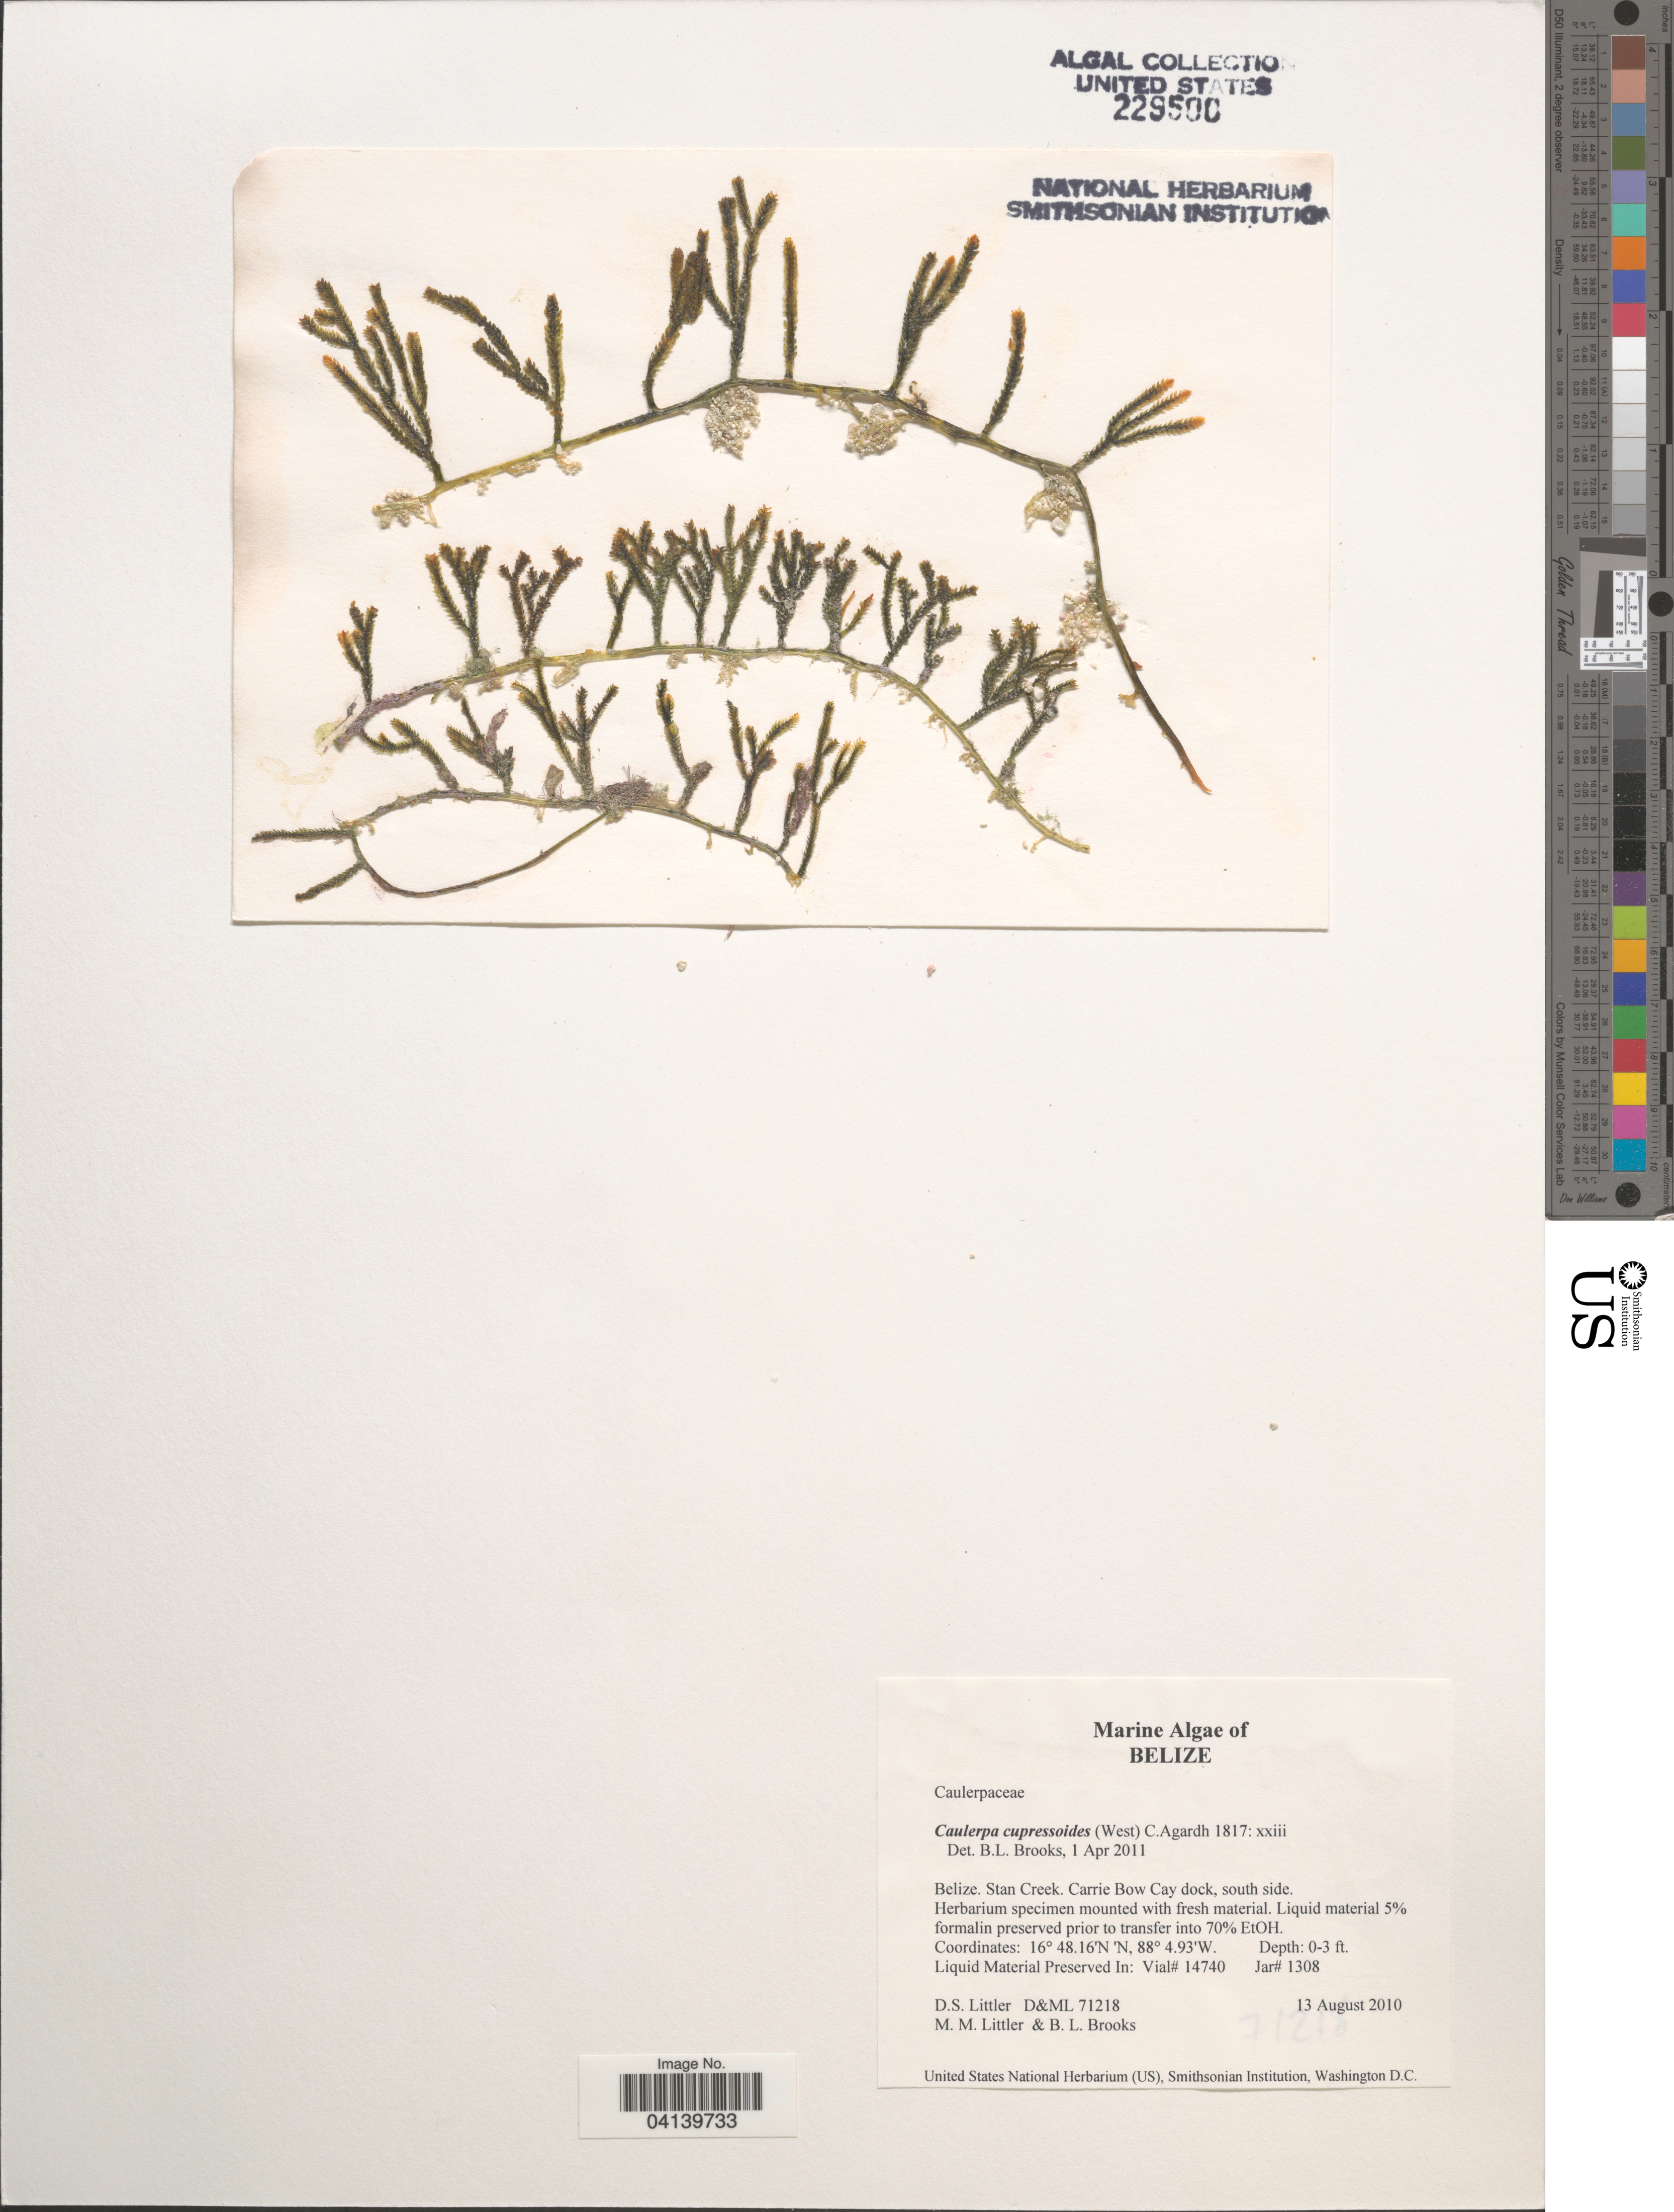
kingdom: Plantae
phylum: Chlorophyta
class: Ulvophyceae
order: Bryopsidales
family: Caulerpaceae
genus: Caulerpa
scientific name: Caulerpa cupressoides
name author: (Vahl) C. Agardh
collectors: D. S. Littler & B. Brooks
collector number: D&ML 71218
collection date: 2010-08-13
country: Belize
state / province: Stann Creek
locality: Stan Creek. Carrie Bow Cay dock, south side.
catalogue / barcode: US 229500